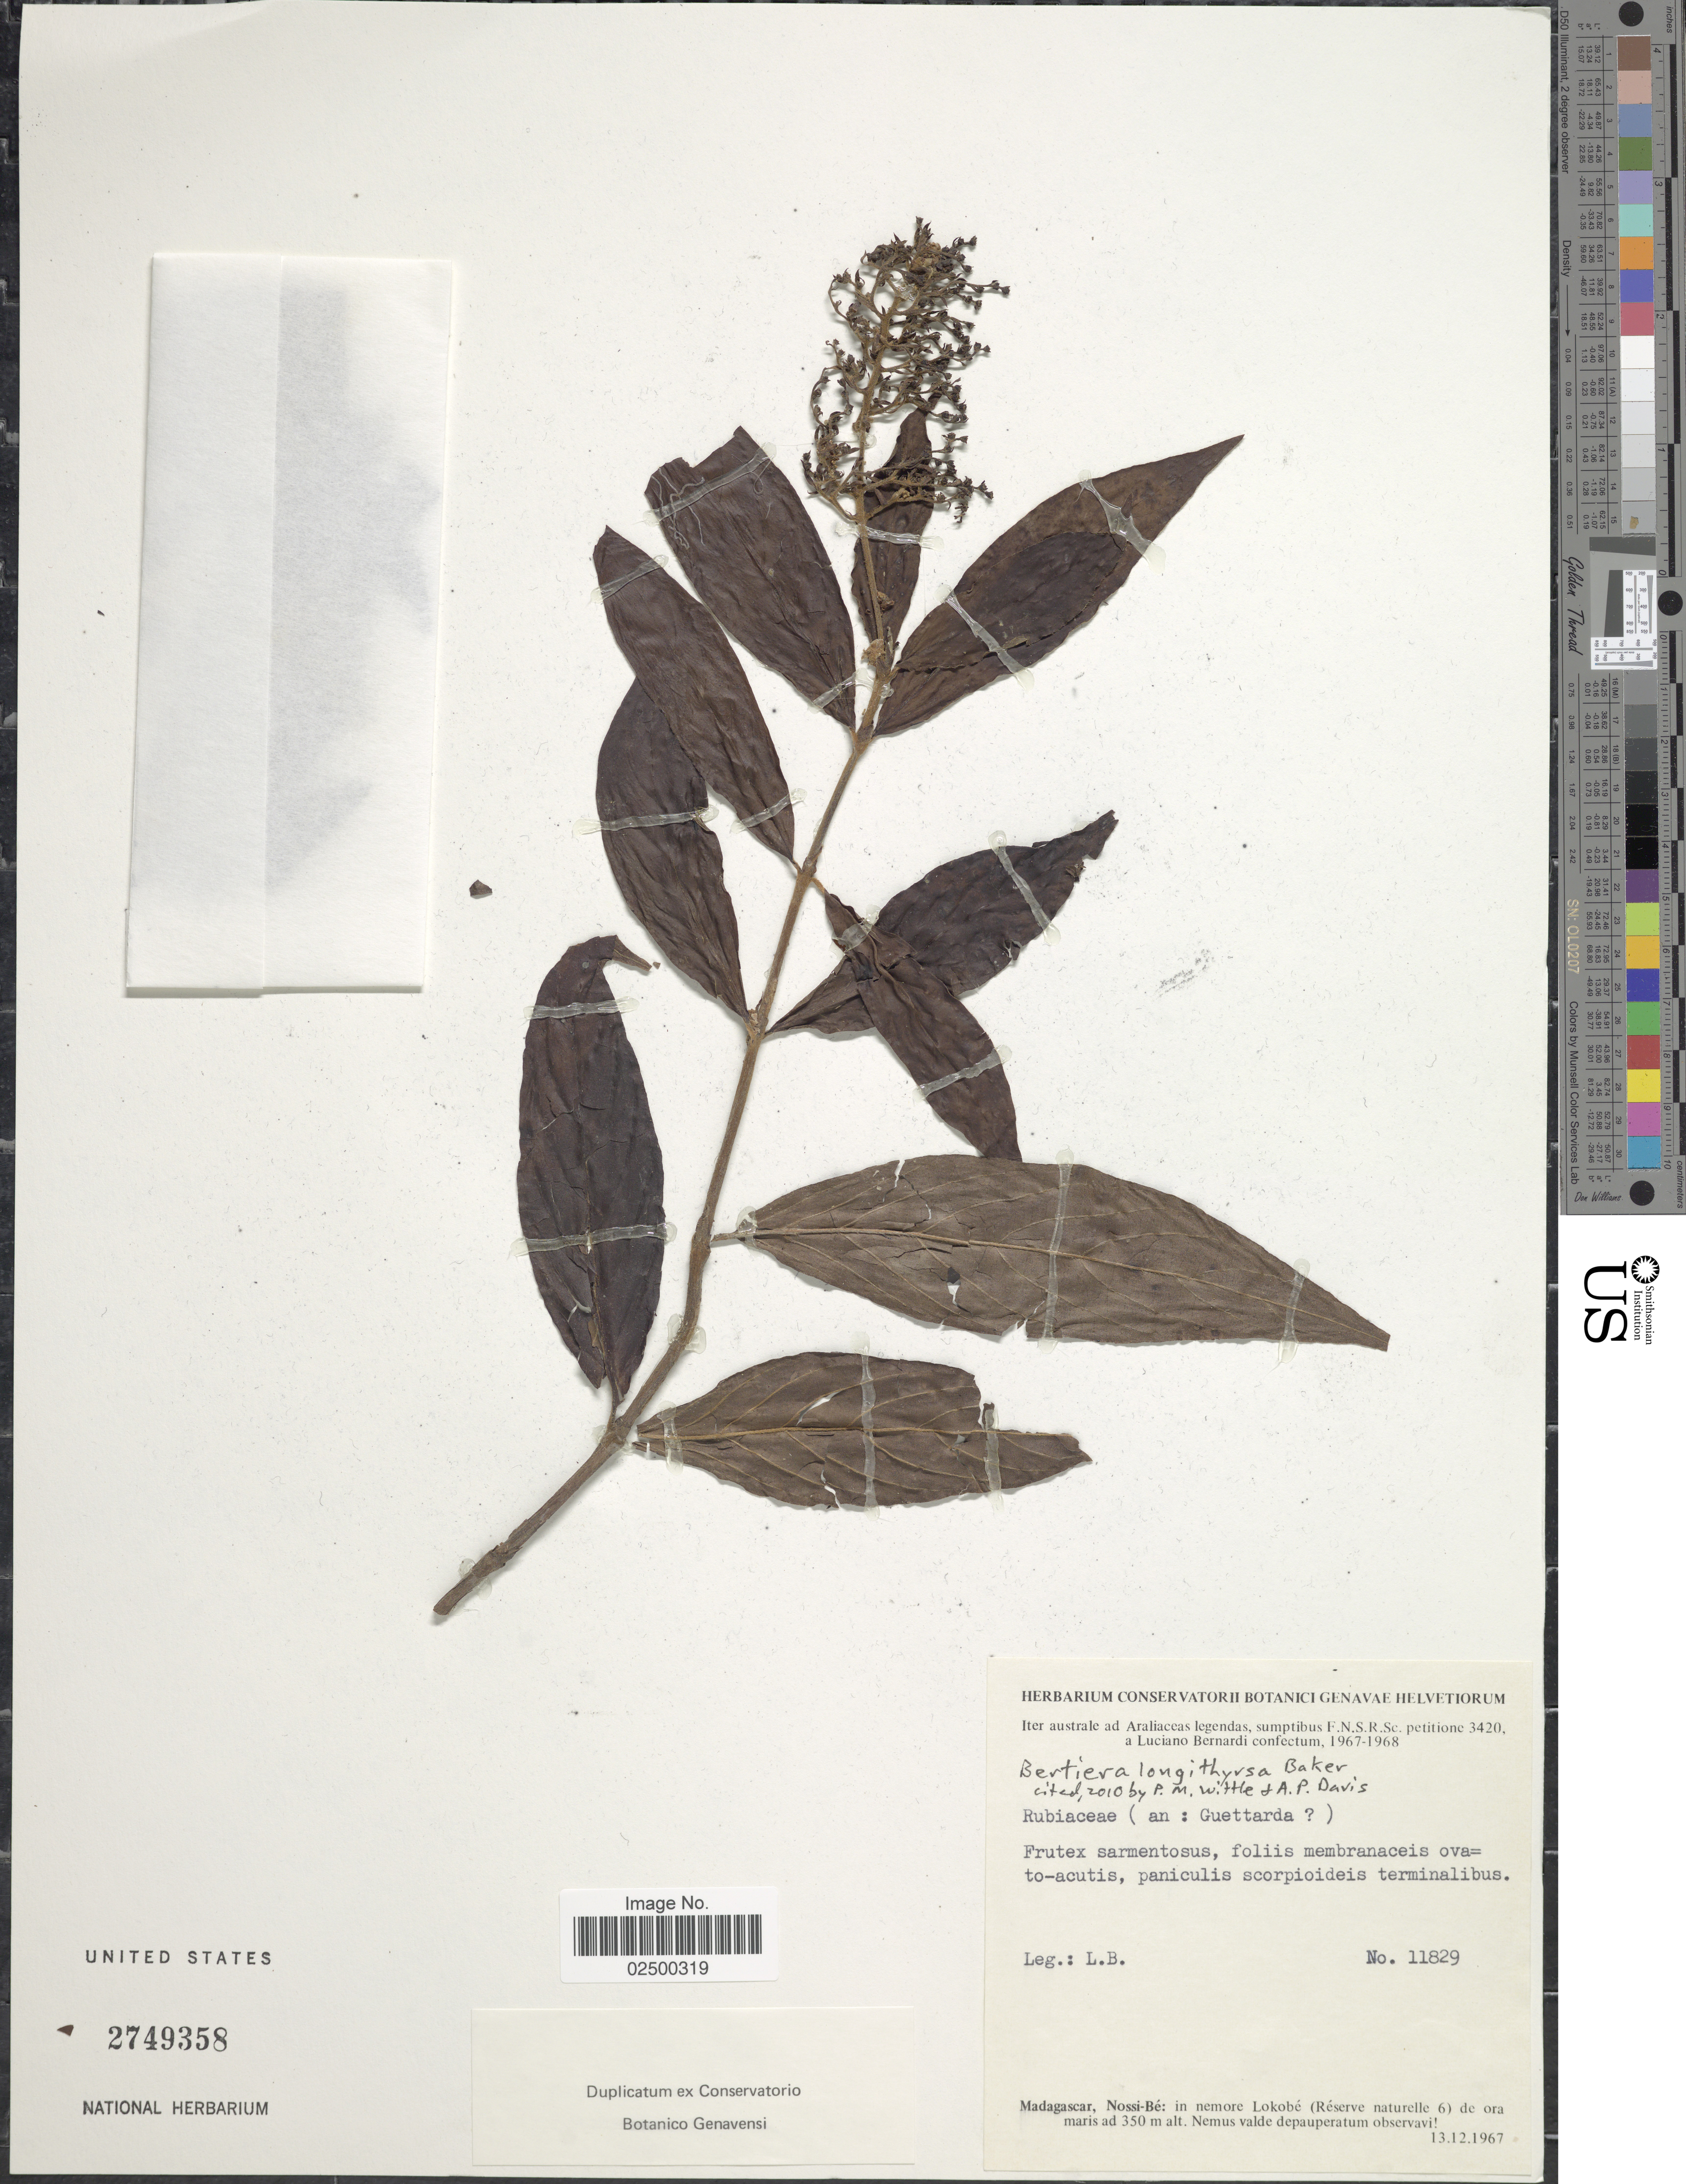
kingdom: Plantae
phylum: Tracheophyta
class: Magnoliopsida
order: Gentianales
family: Rubiaceae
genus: Bertiera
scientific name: Bertiera longithyrsa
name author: Baker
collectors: L. Bernardi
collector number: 11829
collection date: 1967/1968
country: Madagascar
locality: Iter australe ad Araliaceas legendes, sumptibus F.N.S.R.Sc. petitione 3420, Nossi-Be: in nemore Lokobe (Reserve naturelle 6) de ora maris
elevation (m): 350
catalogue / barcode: US 2749358